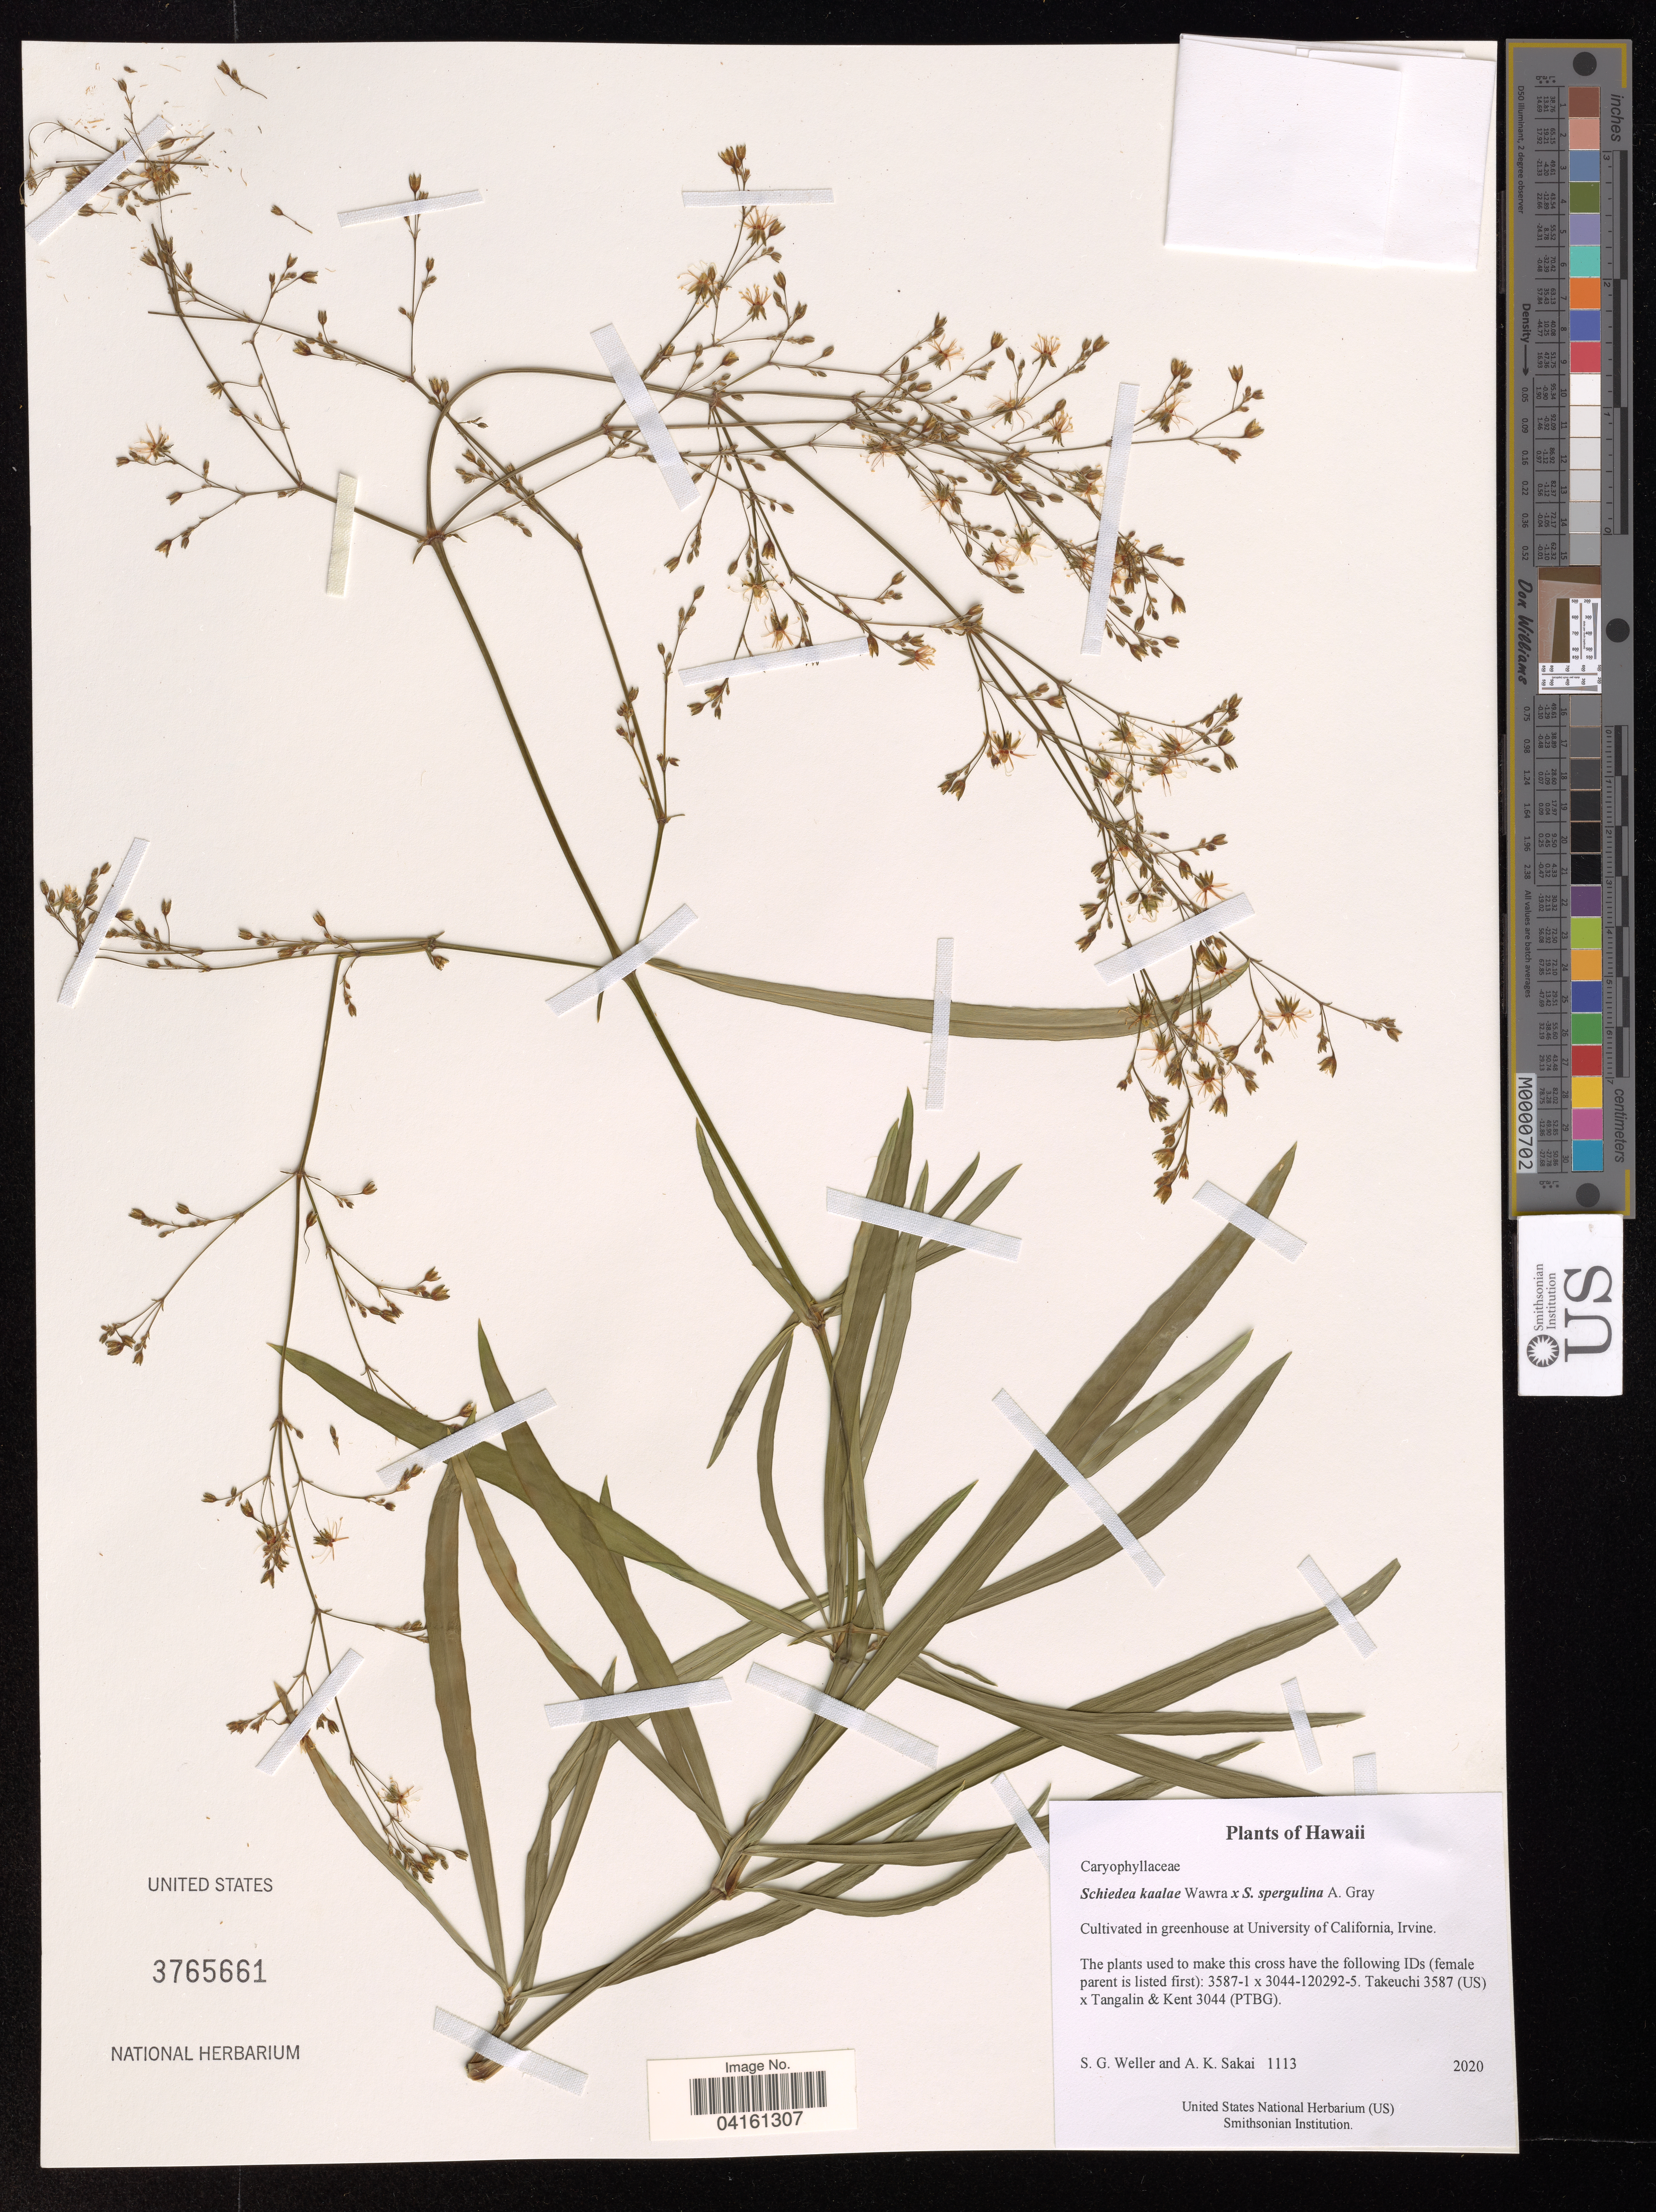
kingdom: Plantae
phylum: Tracheophyta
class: Magnoliopsida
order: Caryophyllales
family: Caryophyllaceae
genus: Schiedea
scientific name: Schiedea kaalae x S. spergulina A. Gray in Wilkes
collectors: S. G. Weller & A. Sakai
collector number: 1113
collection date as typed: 2020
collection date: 2020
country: United States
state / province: California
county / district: Orange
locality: Cultivated in greenhouse at University of California, Irvine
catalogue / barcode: US 3765661